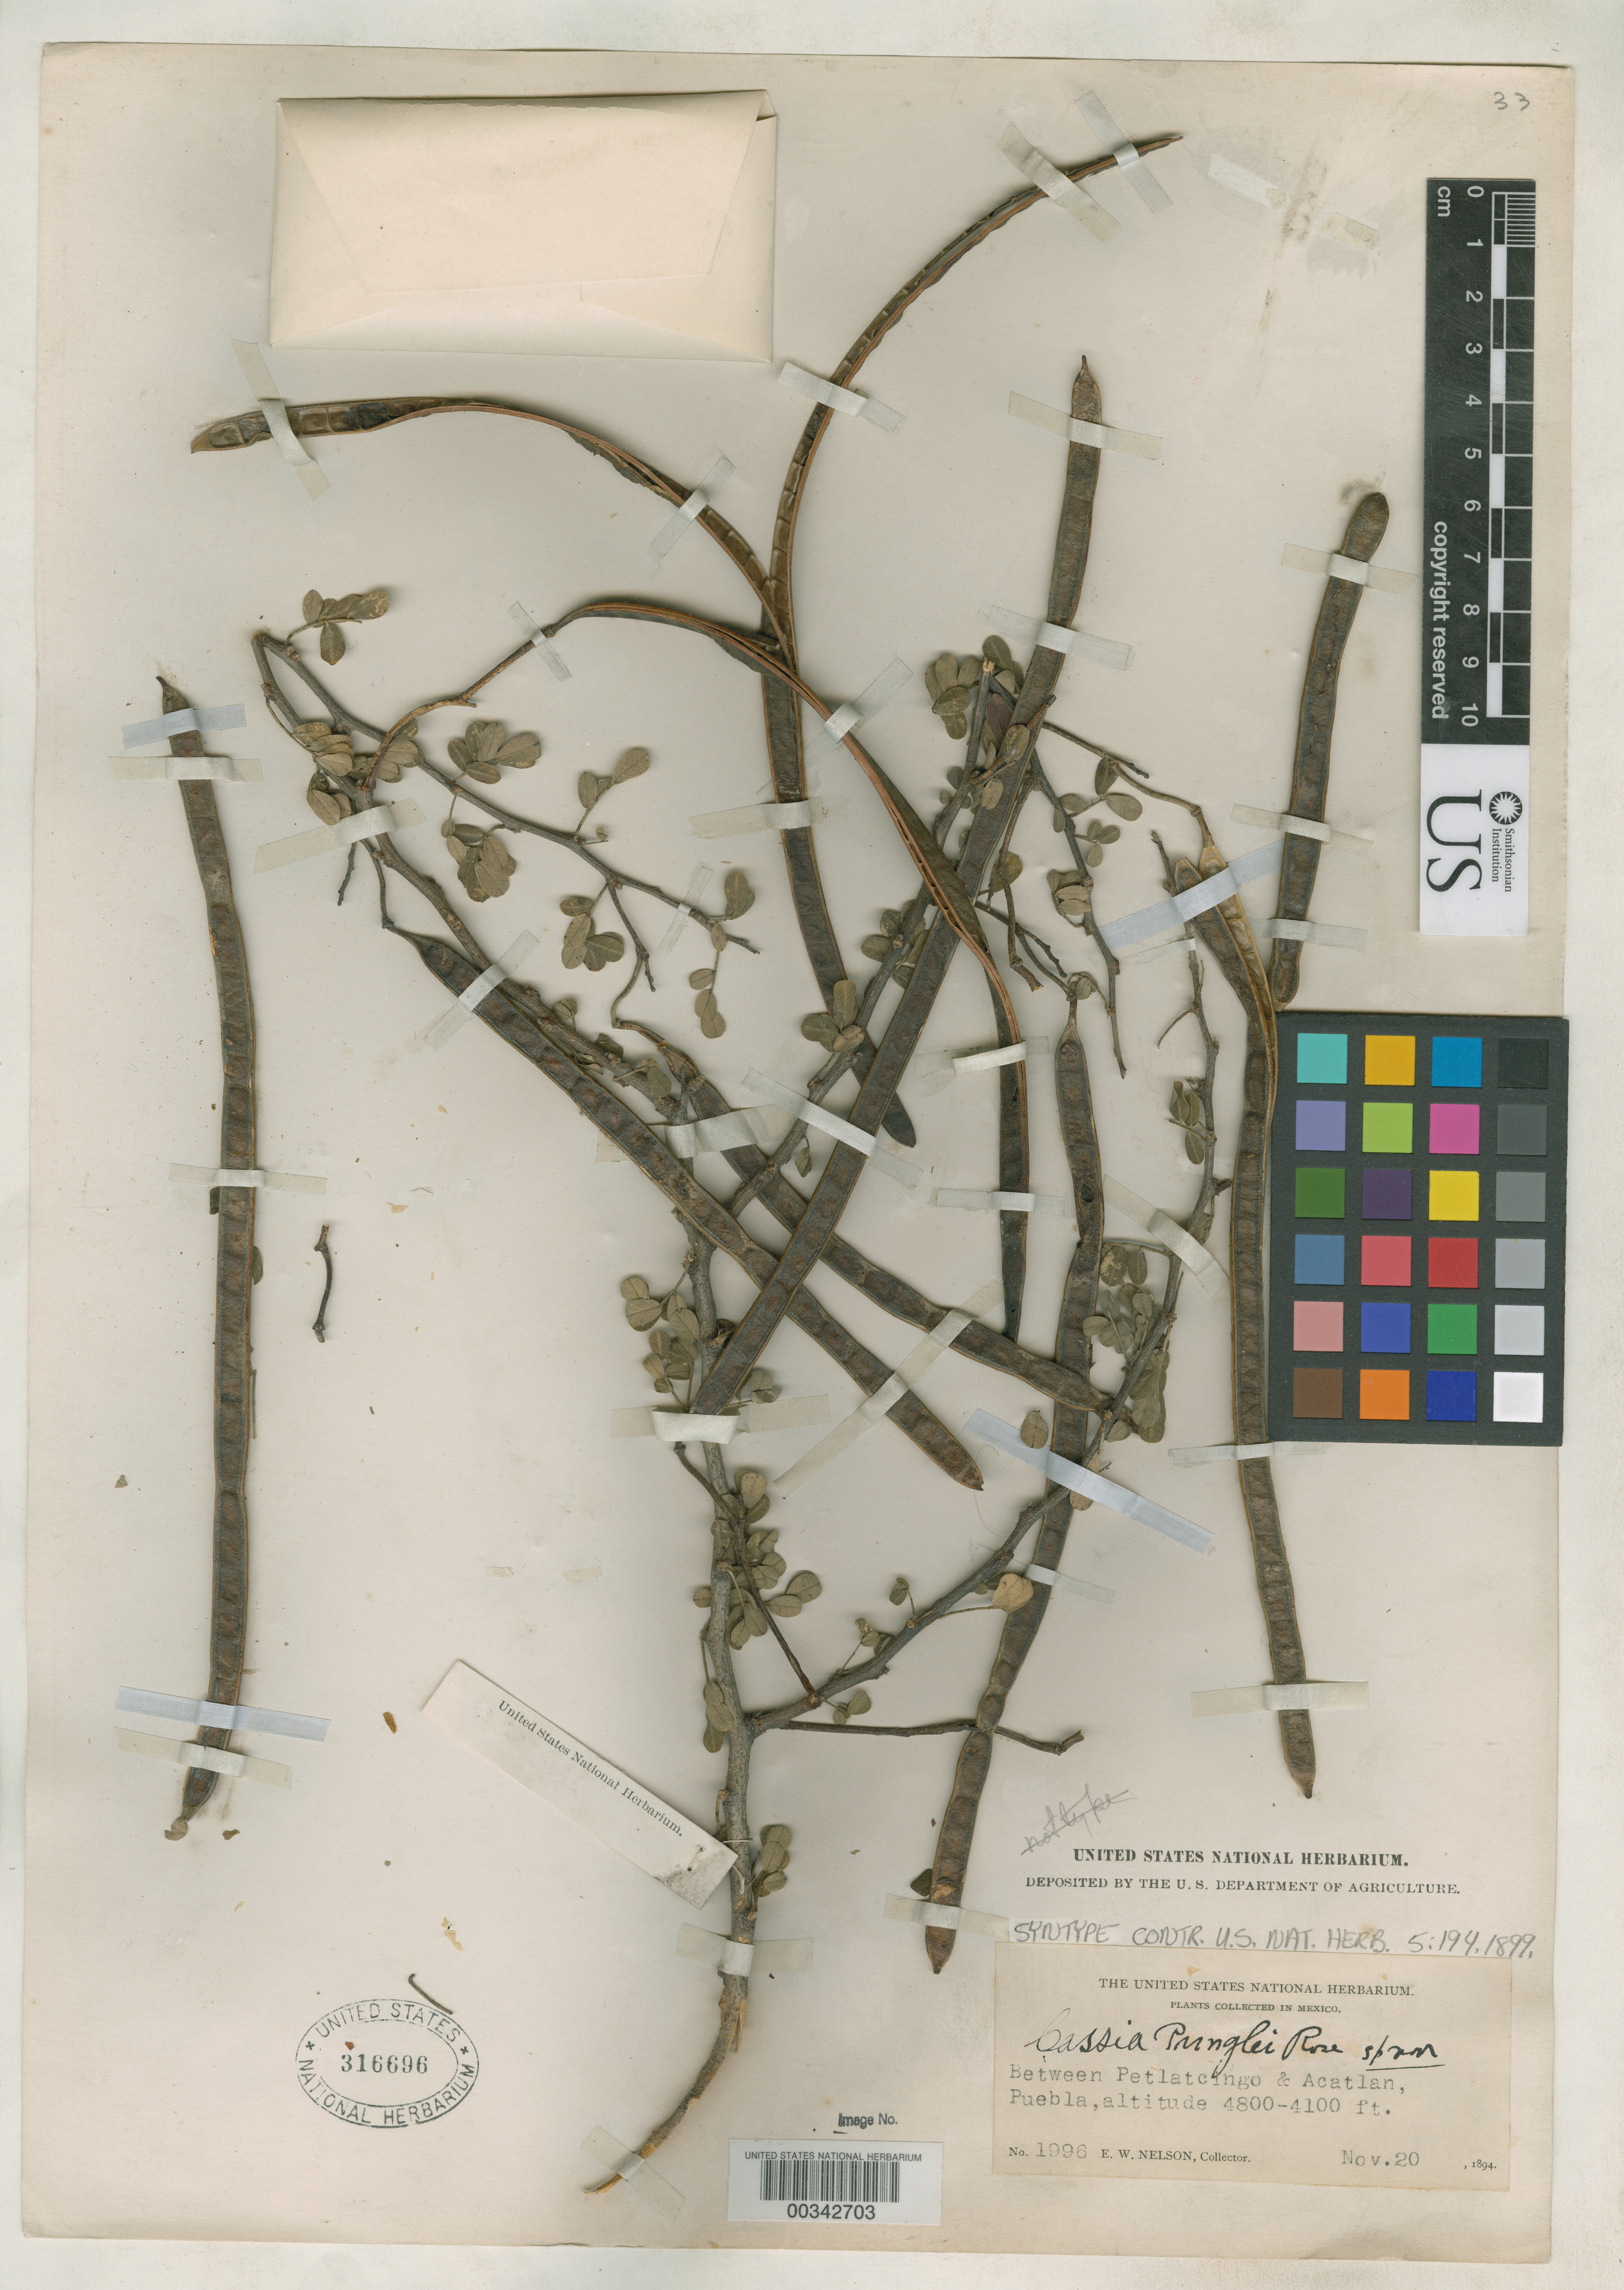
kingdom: Plantae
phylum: Tracheophyta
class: Magnoliopsida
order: Fabales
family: Fabaceae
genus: Cassia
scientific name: Cassia pringlei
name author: Rose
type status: Syntype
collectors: E. W. Nelson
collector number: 1996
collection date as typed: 20 Nov 1894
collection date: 1894-11-20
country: Mexico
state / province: Puebla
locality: Between Petlatcingo and Acatlan.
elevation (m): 1250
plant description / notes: Lectotype is Pringle 7478 as designated by Irwin & Barneby (1982).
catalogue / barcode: US 316696